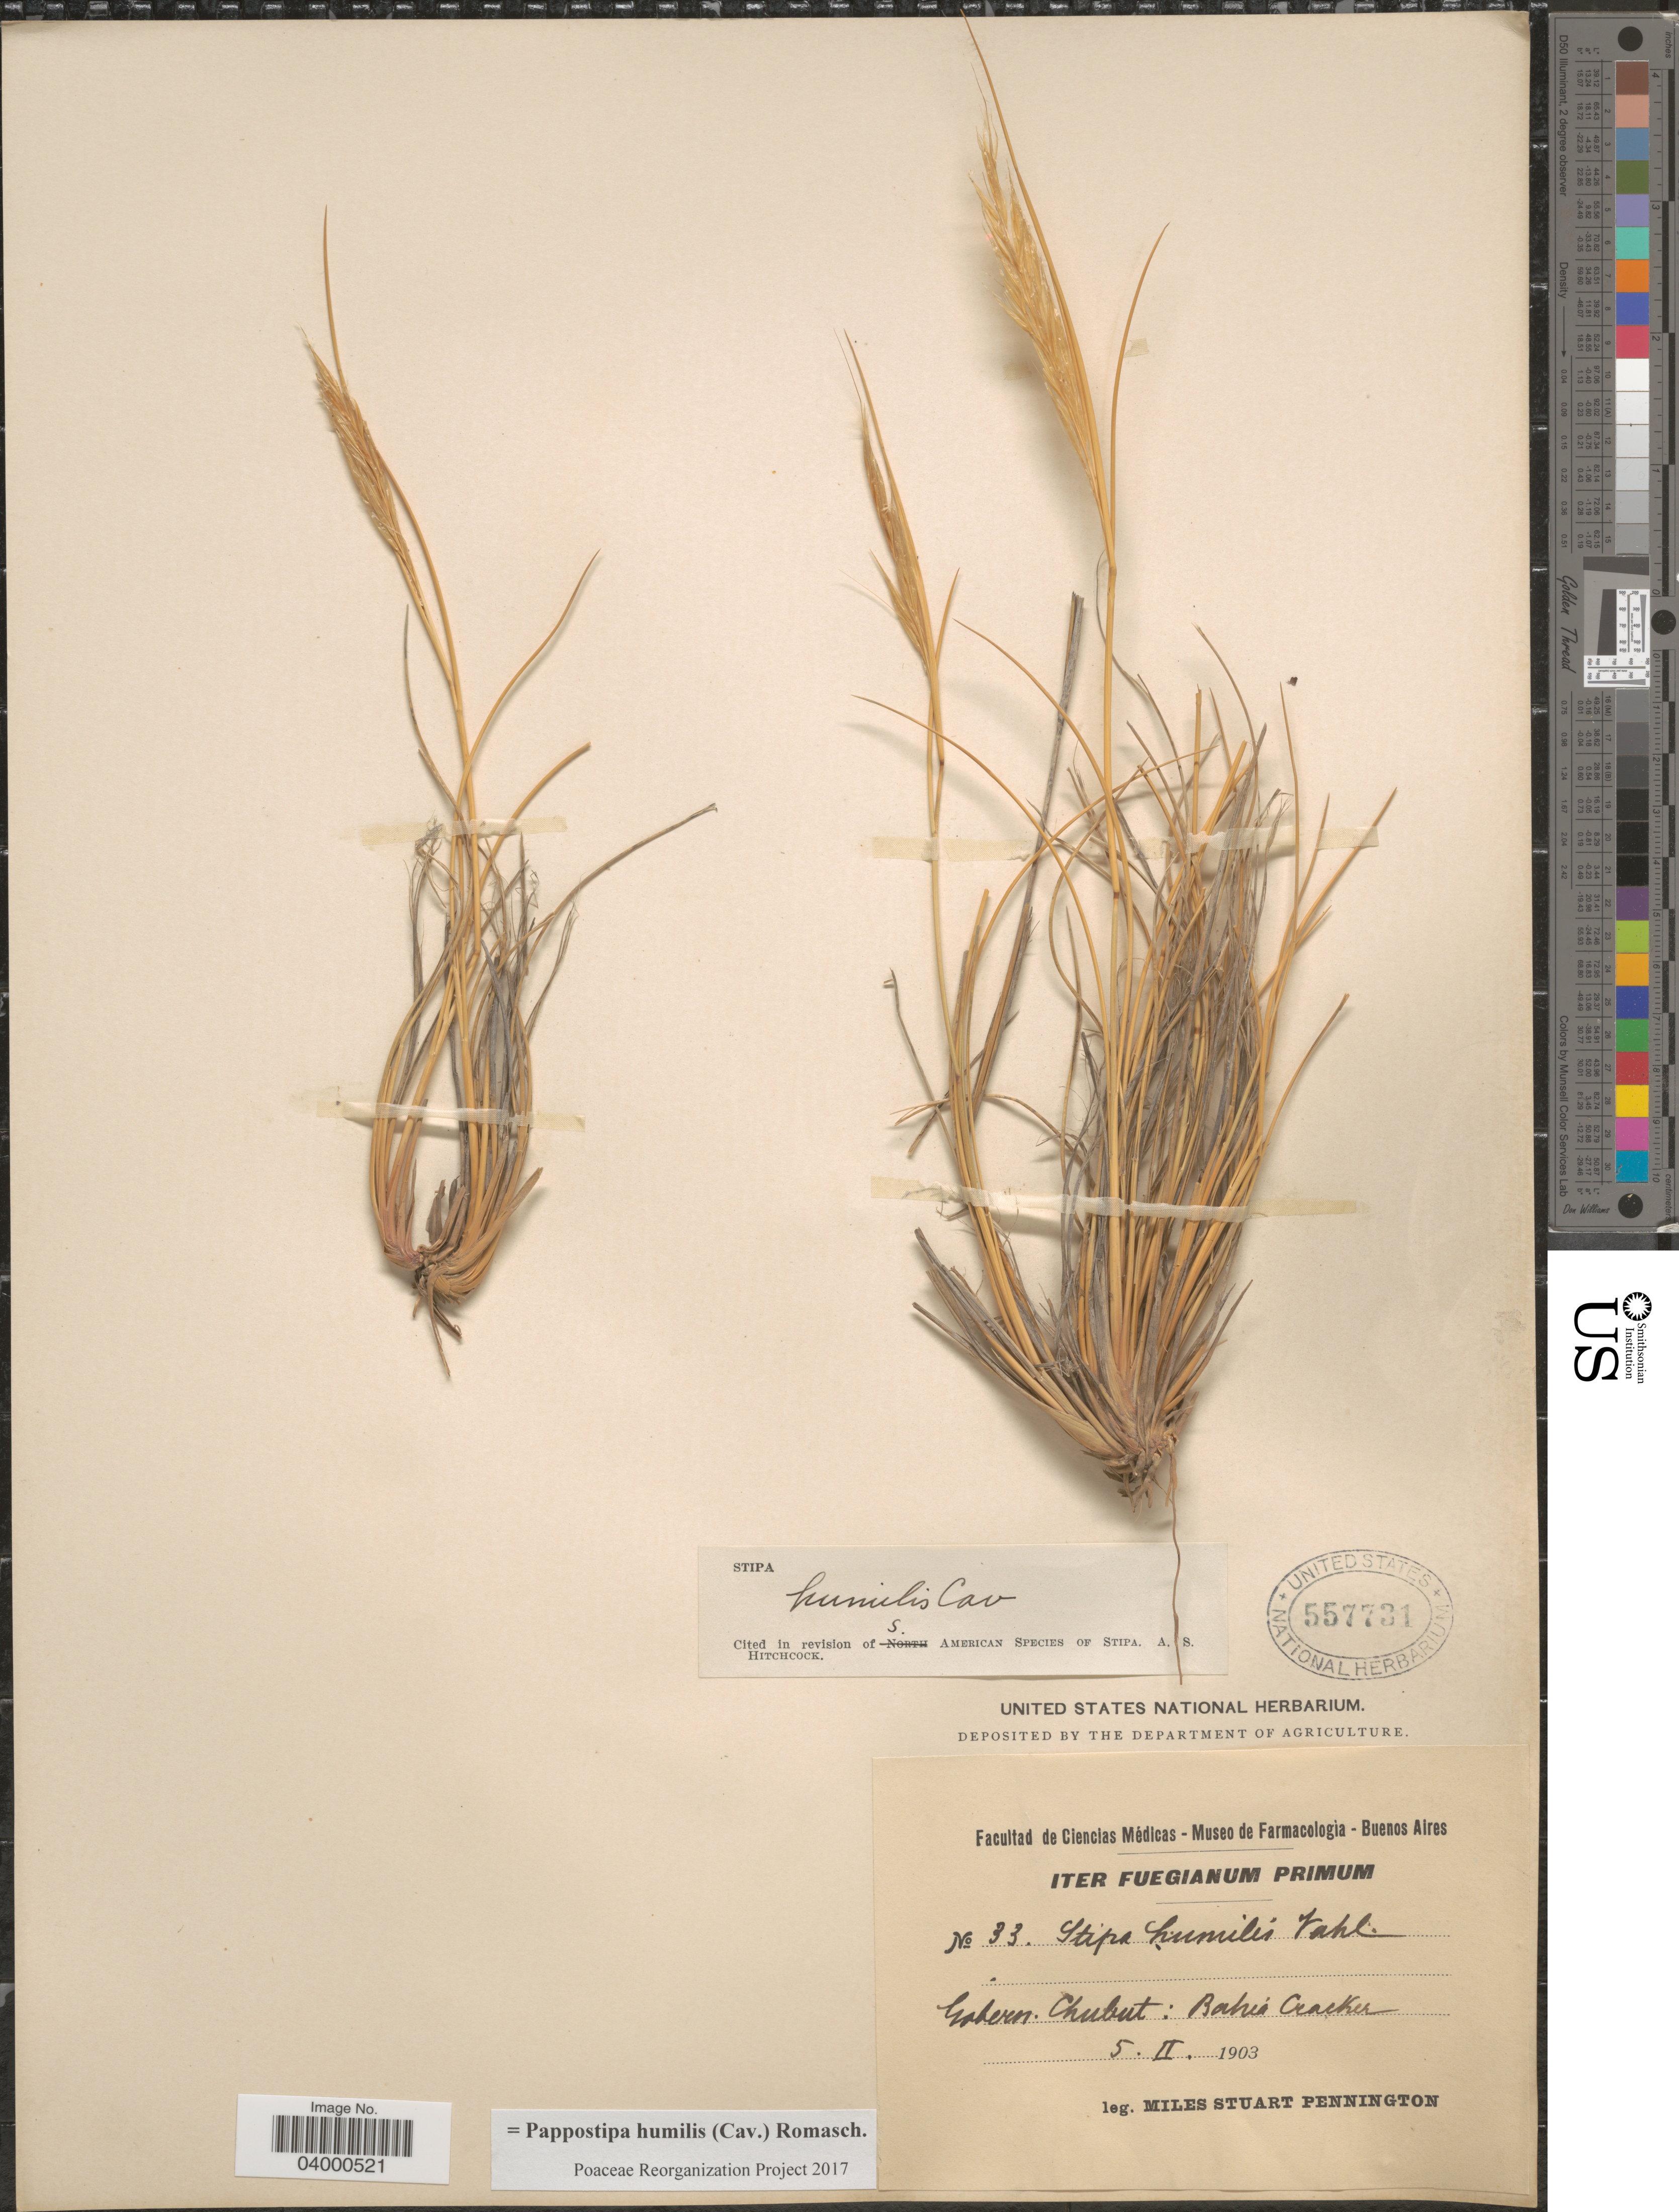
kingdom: Plantae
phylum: Tracheophyta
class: Liliopsida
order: Poales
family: Poaceae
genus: Pappostipa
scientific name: Pappostipa humilis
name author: (Cav.) Romasch.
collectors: M. Pennington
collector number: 33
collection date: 1903-02-05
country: Argentina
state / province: Chubut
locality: Gobern. Chubut: Bahia Cracker.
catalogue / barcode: US 557731